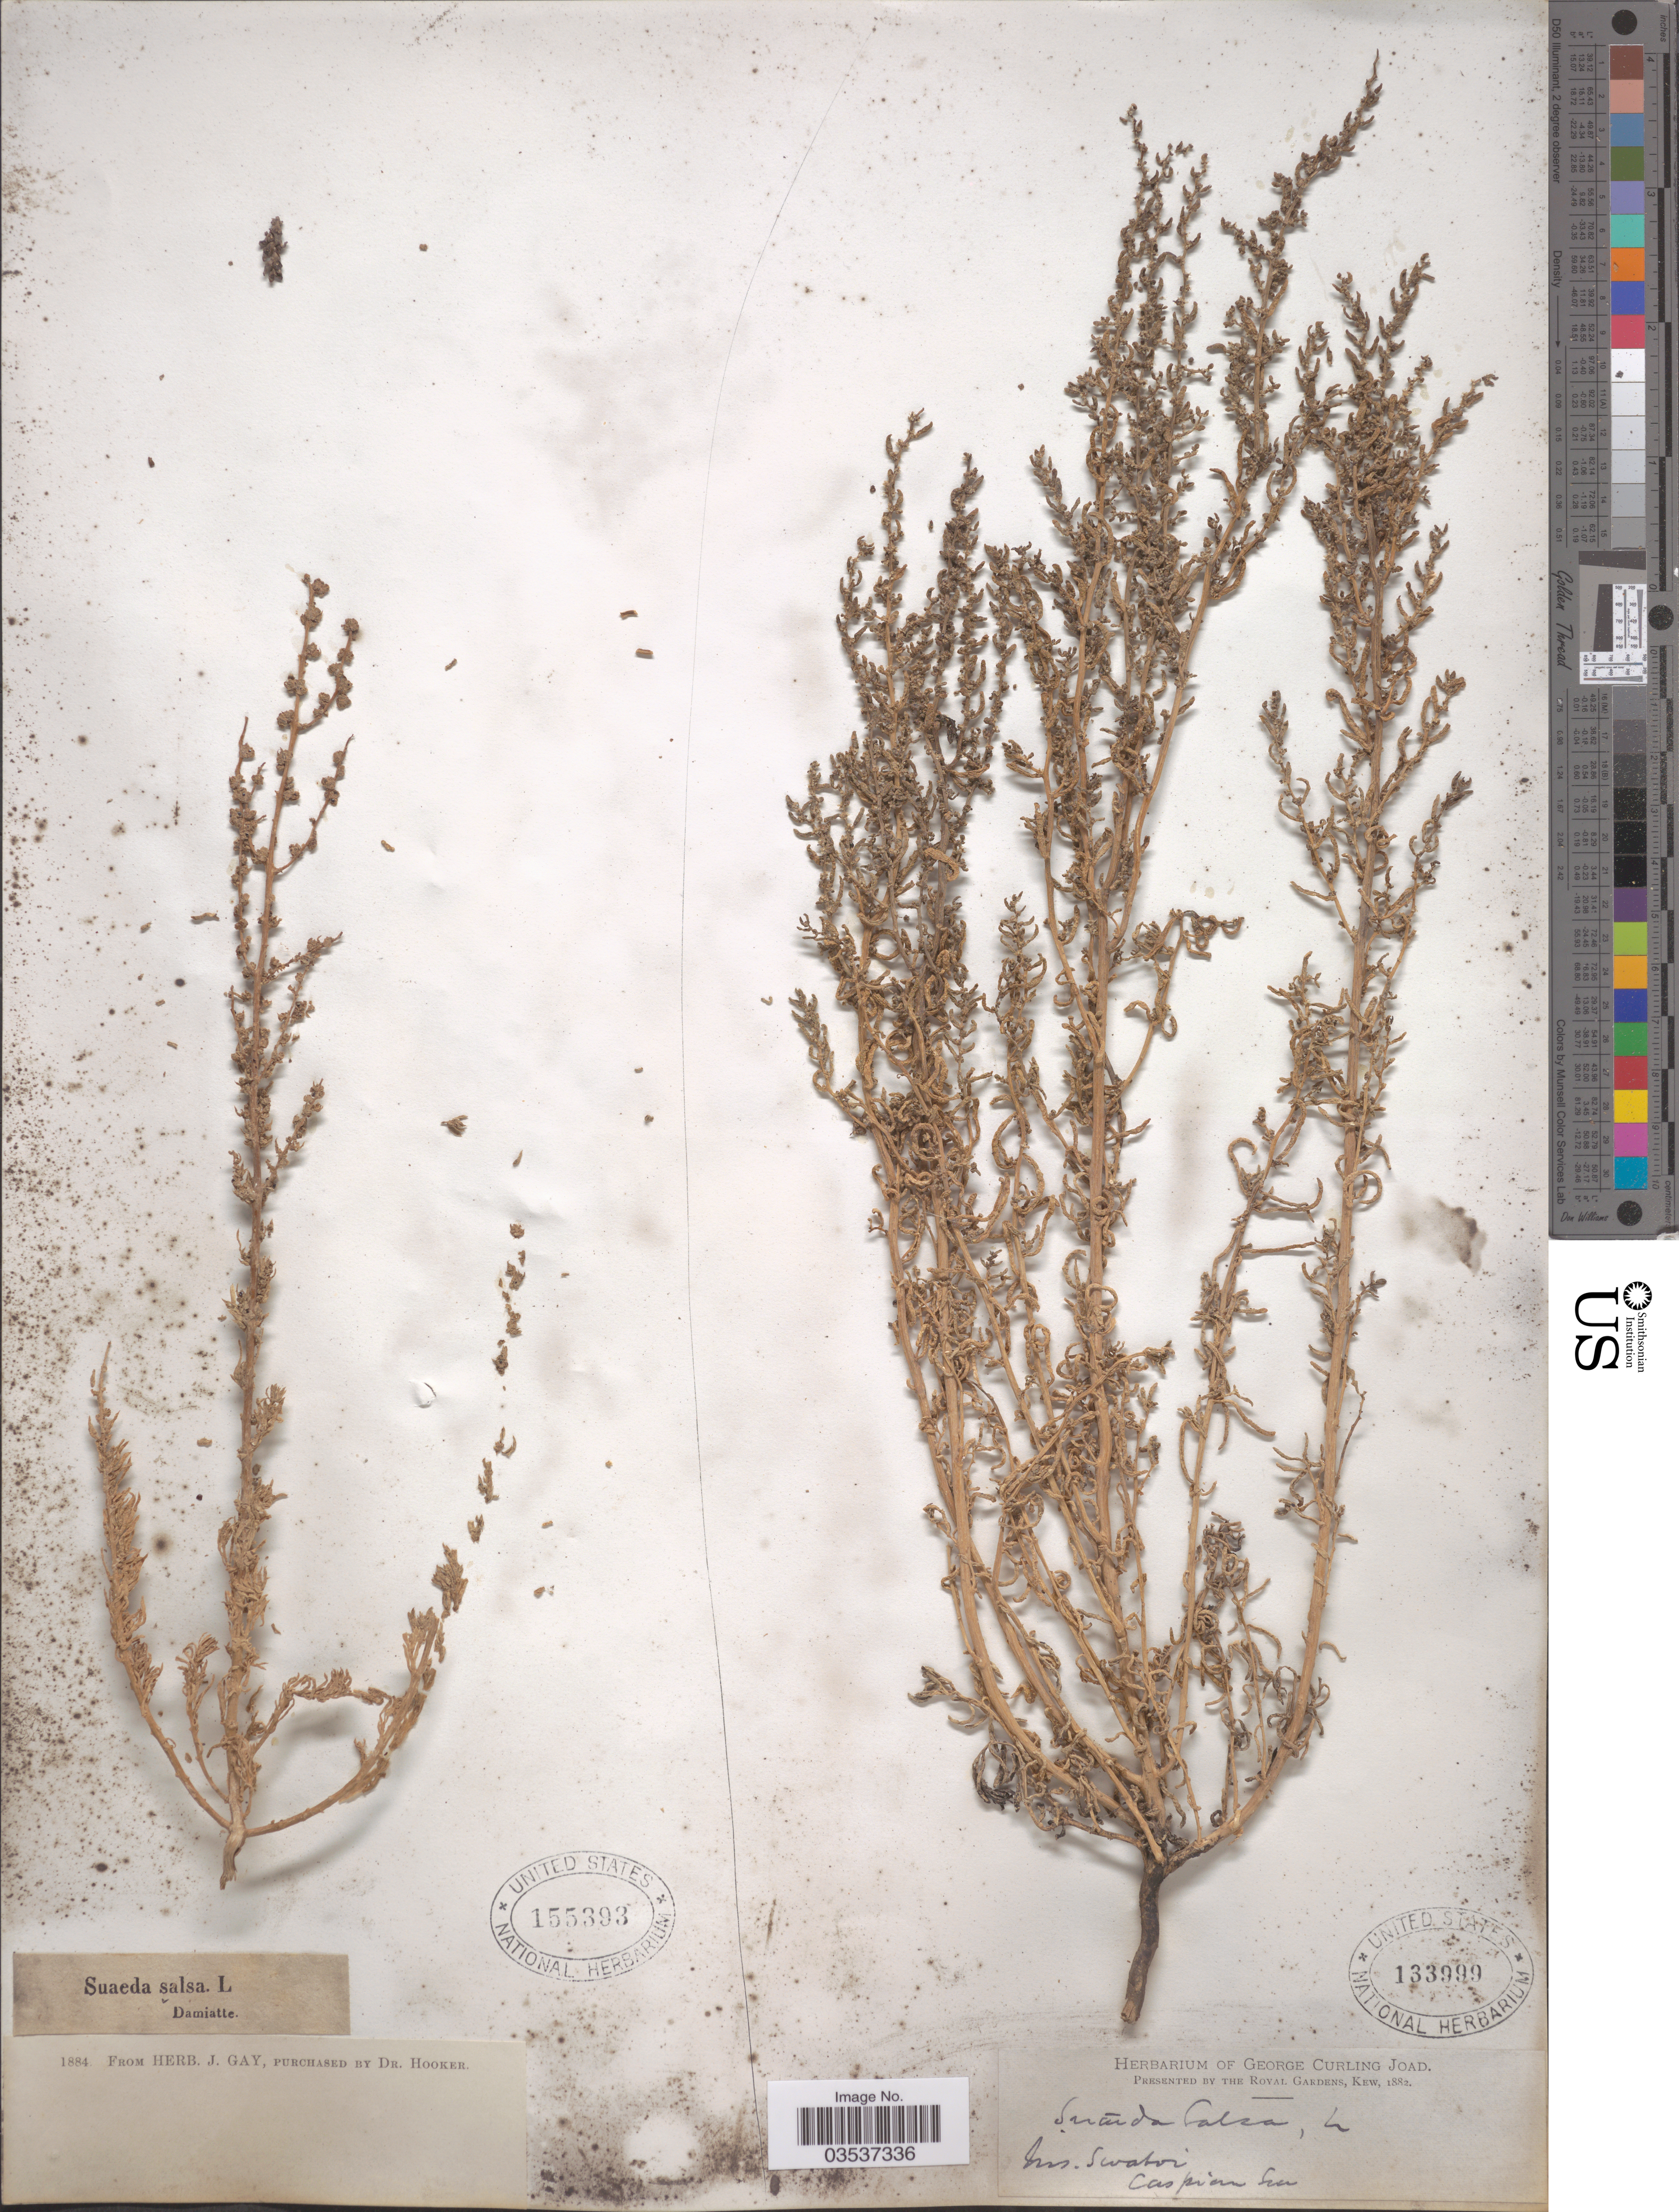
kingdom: Plantae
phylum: Tracheophyta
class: Magnoliopsida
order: Caryophyllales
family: Amaranthaceae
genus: Suaeda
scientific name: Suaeda salsa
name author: (L.) Pall.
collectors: ex herb. George Curling Joad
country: Azerbaijan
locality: Ins Swatoi. Caspian Sea.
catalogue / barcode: US 133999-2